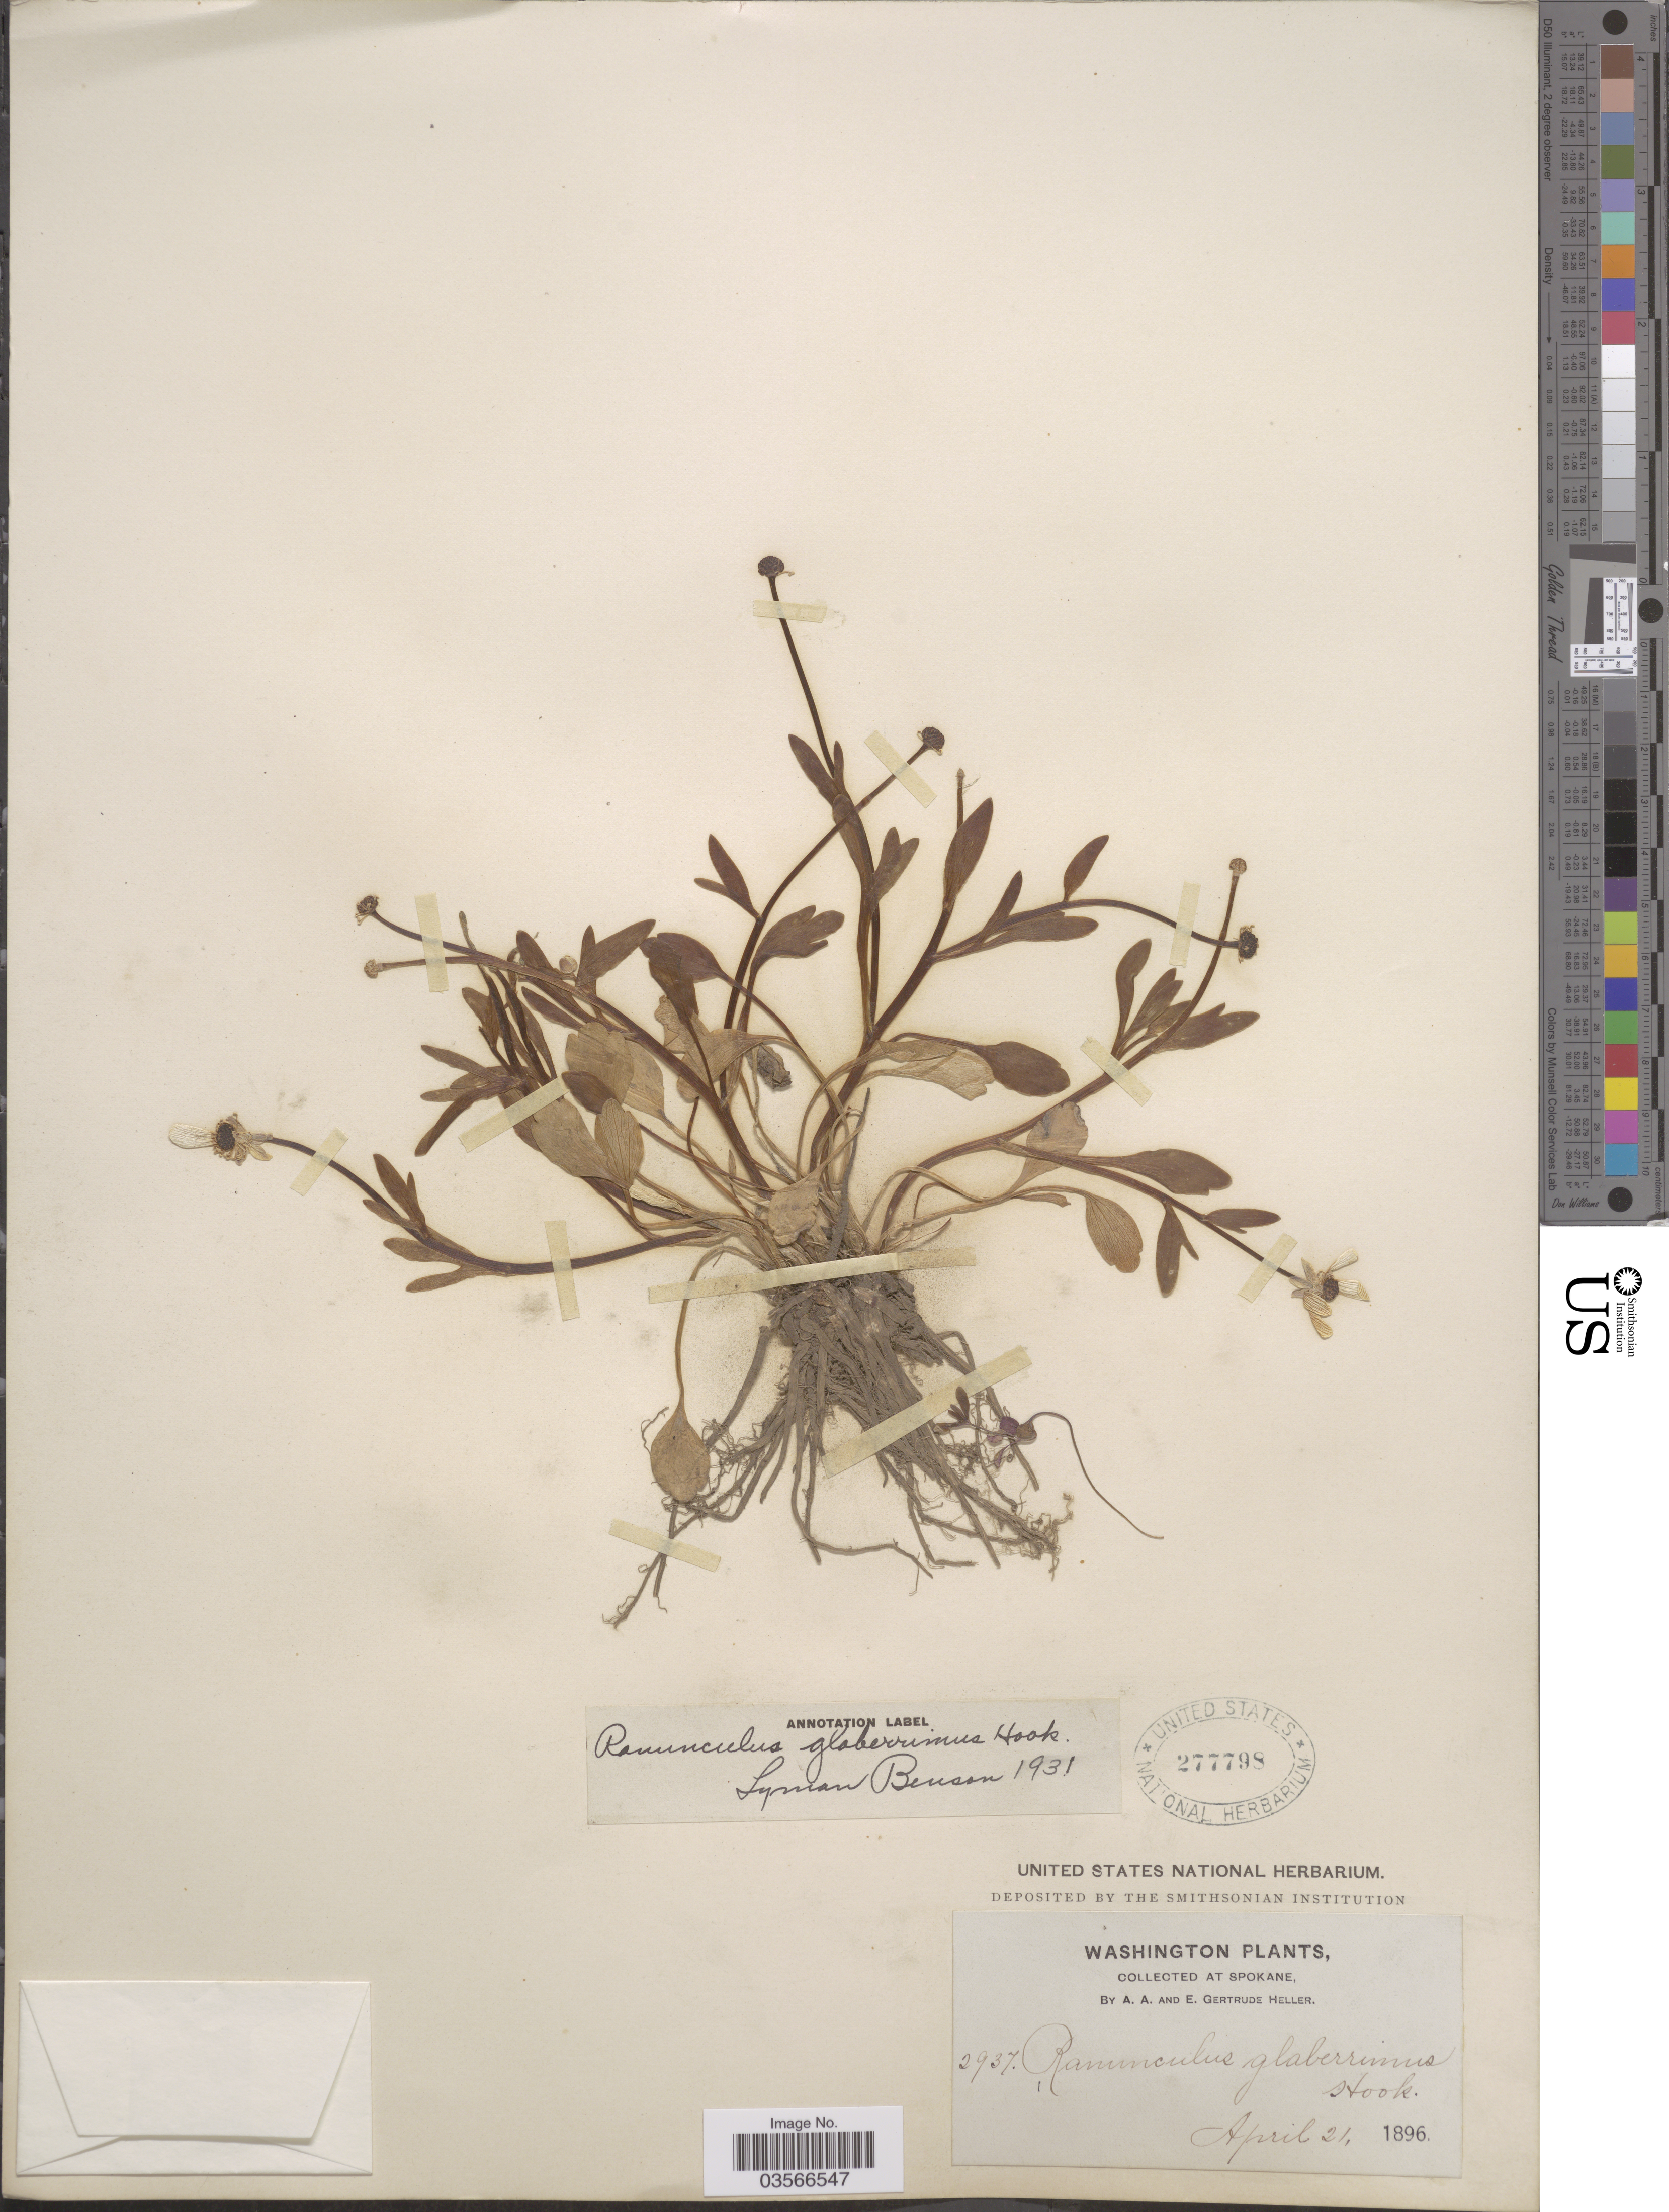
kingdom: Plantae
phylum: Tracheophyta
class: Magnoliopsida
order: Ranunculales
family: Ranunculaceae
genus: Ranunculus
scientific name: Ranunculus glaberrimus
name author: Hook.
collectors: A. A. Heller & E. G. Heller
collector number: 2937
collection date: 1896-04-21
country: United States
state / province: Washington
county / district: Spokane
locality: At Spokane.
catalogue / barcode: US 277798